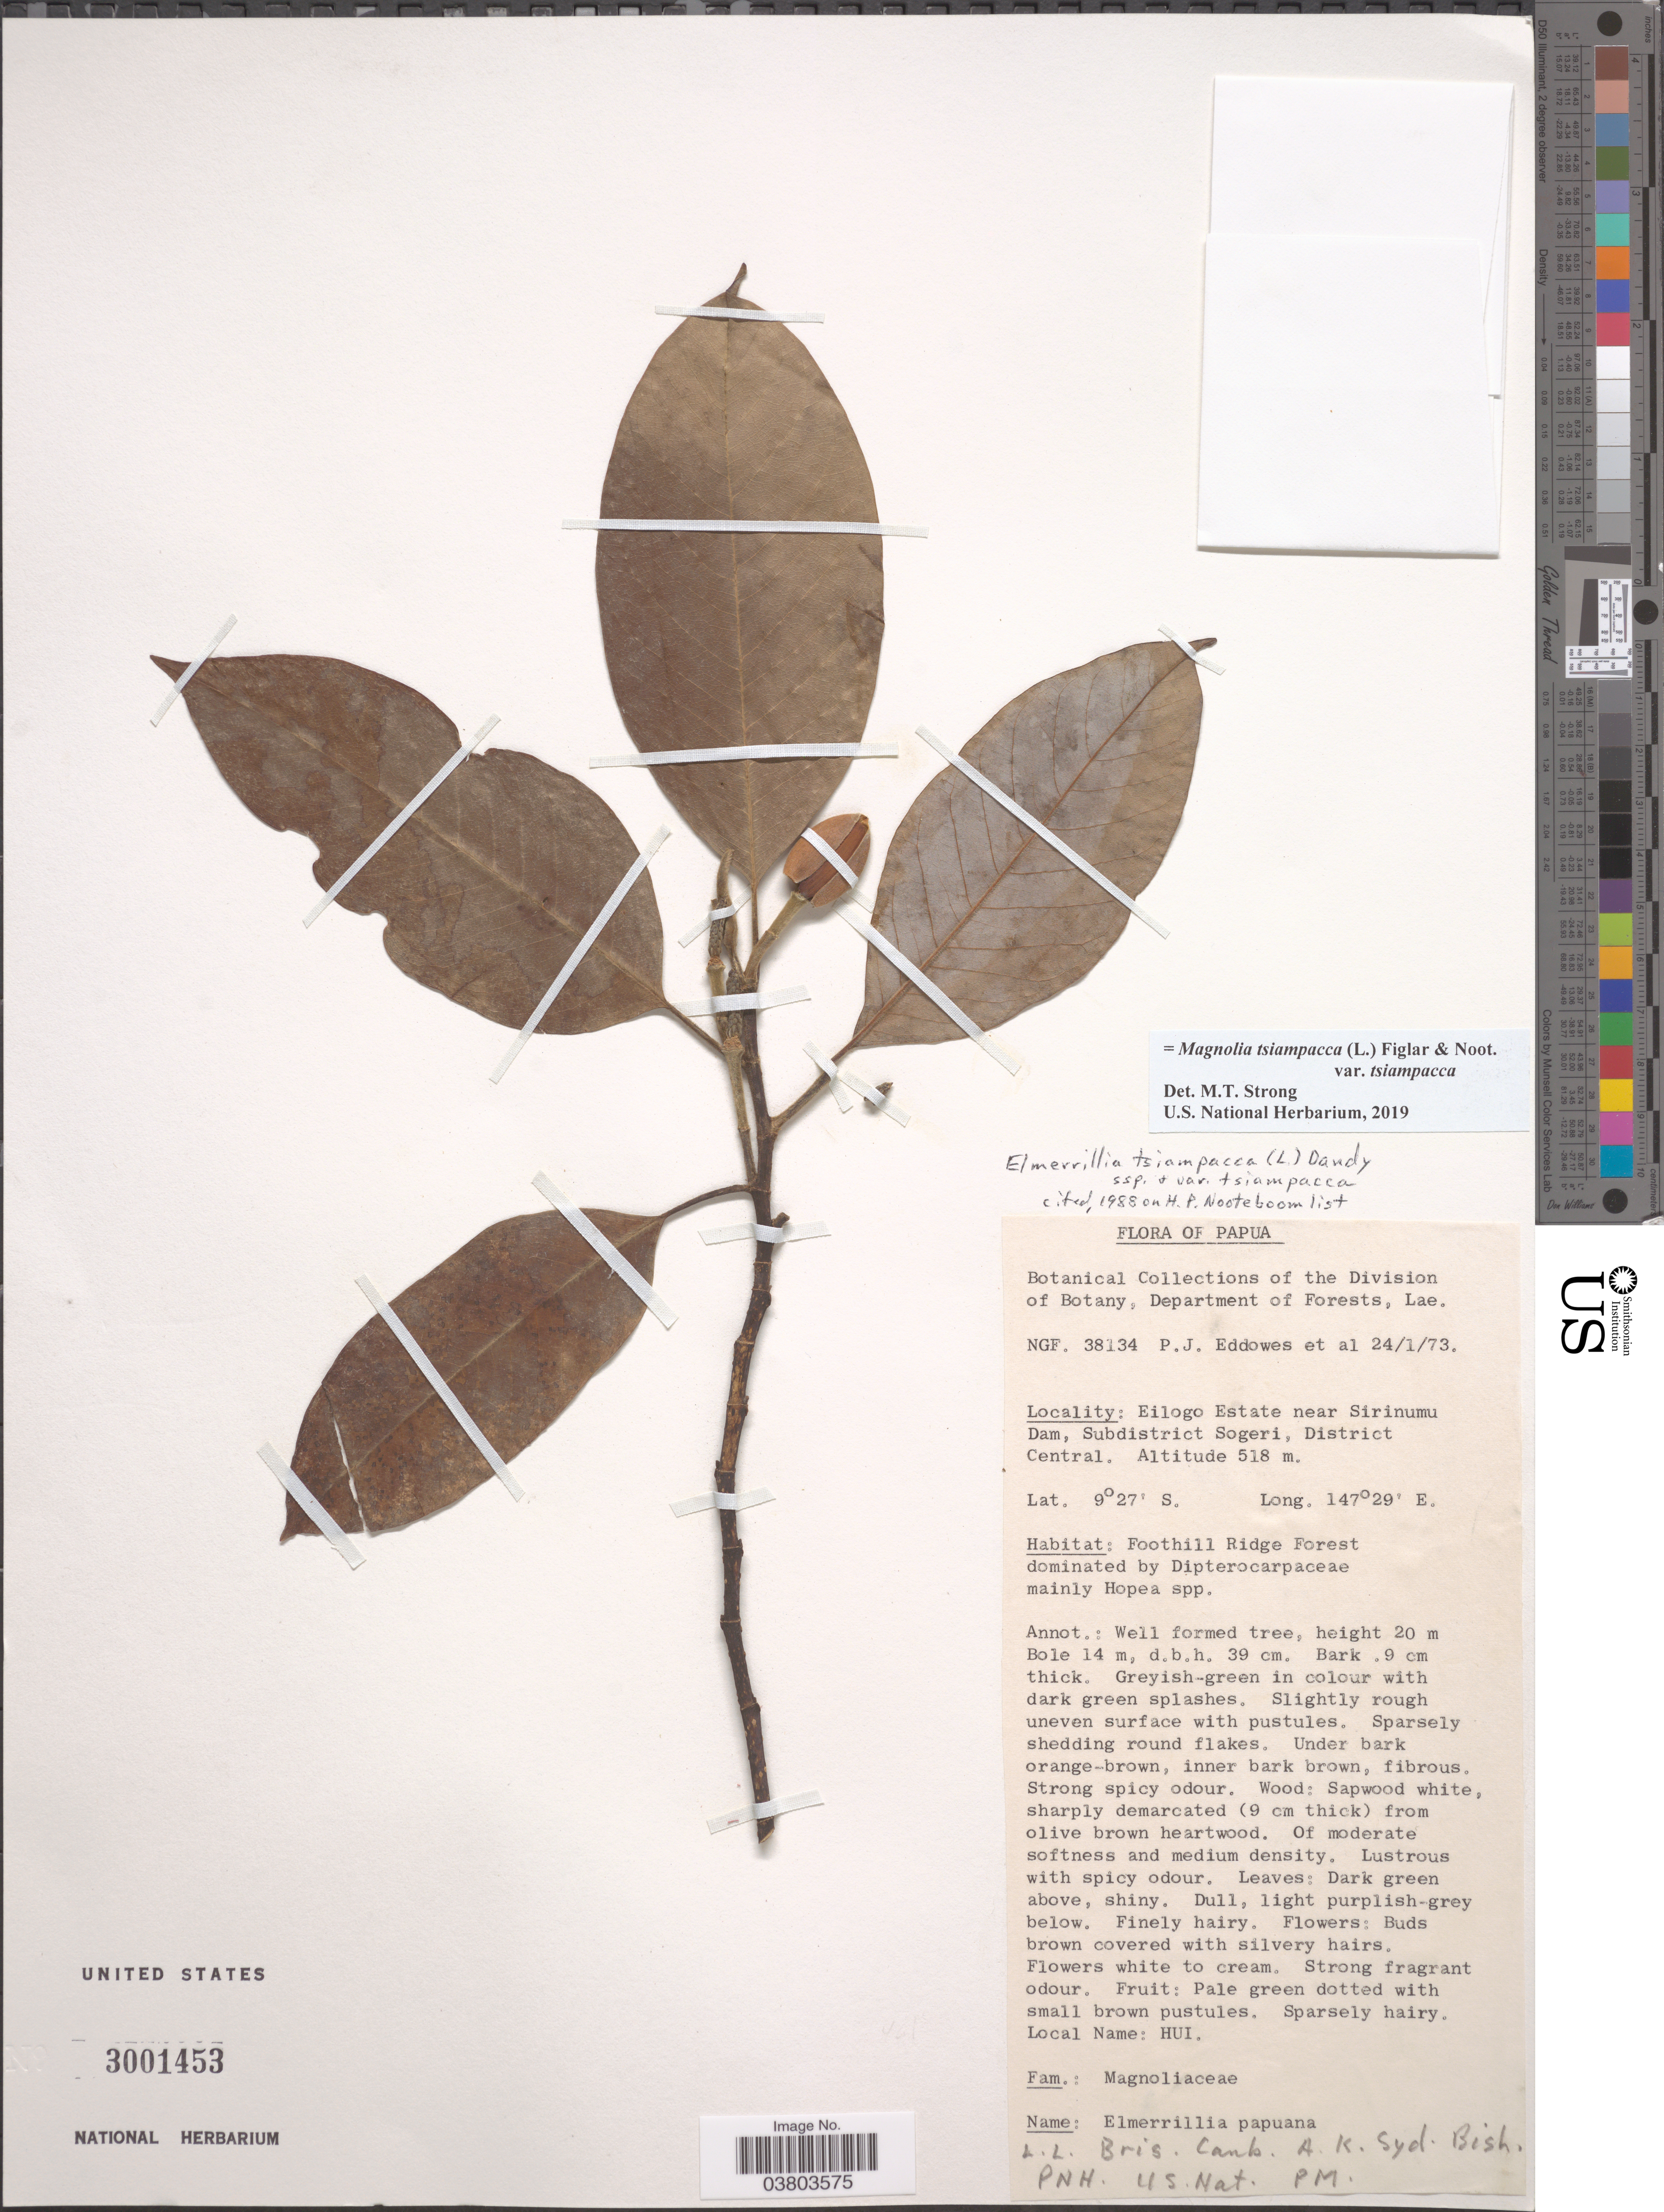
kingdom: Plantae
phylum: Tracheophyta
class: Magnoliopsida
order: Magnoliales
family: Magnoliaceae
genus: Magnolia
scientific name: Magnolia tsiampacca var. tsiampacca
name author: (L.) Figlar & Noot.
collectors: P.J. Eddowes & et al.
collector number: NGF 38134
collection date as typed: Transcribed d/m/y: 24/1/73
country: Papua New Guinea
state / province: Central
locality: Papua. Eilogo Estate near Sirinumu Dam, Subdistrict Sogeri, District Central.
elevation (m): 518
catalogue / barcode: US 3001453